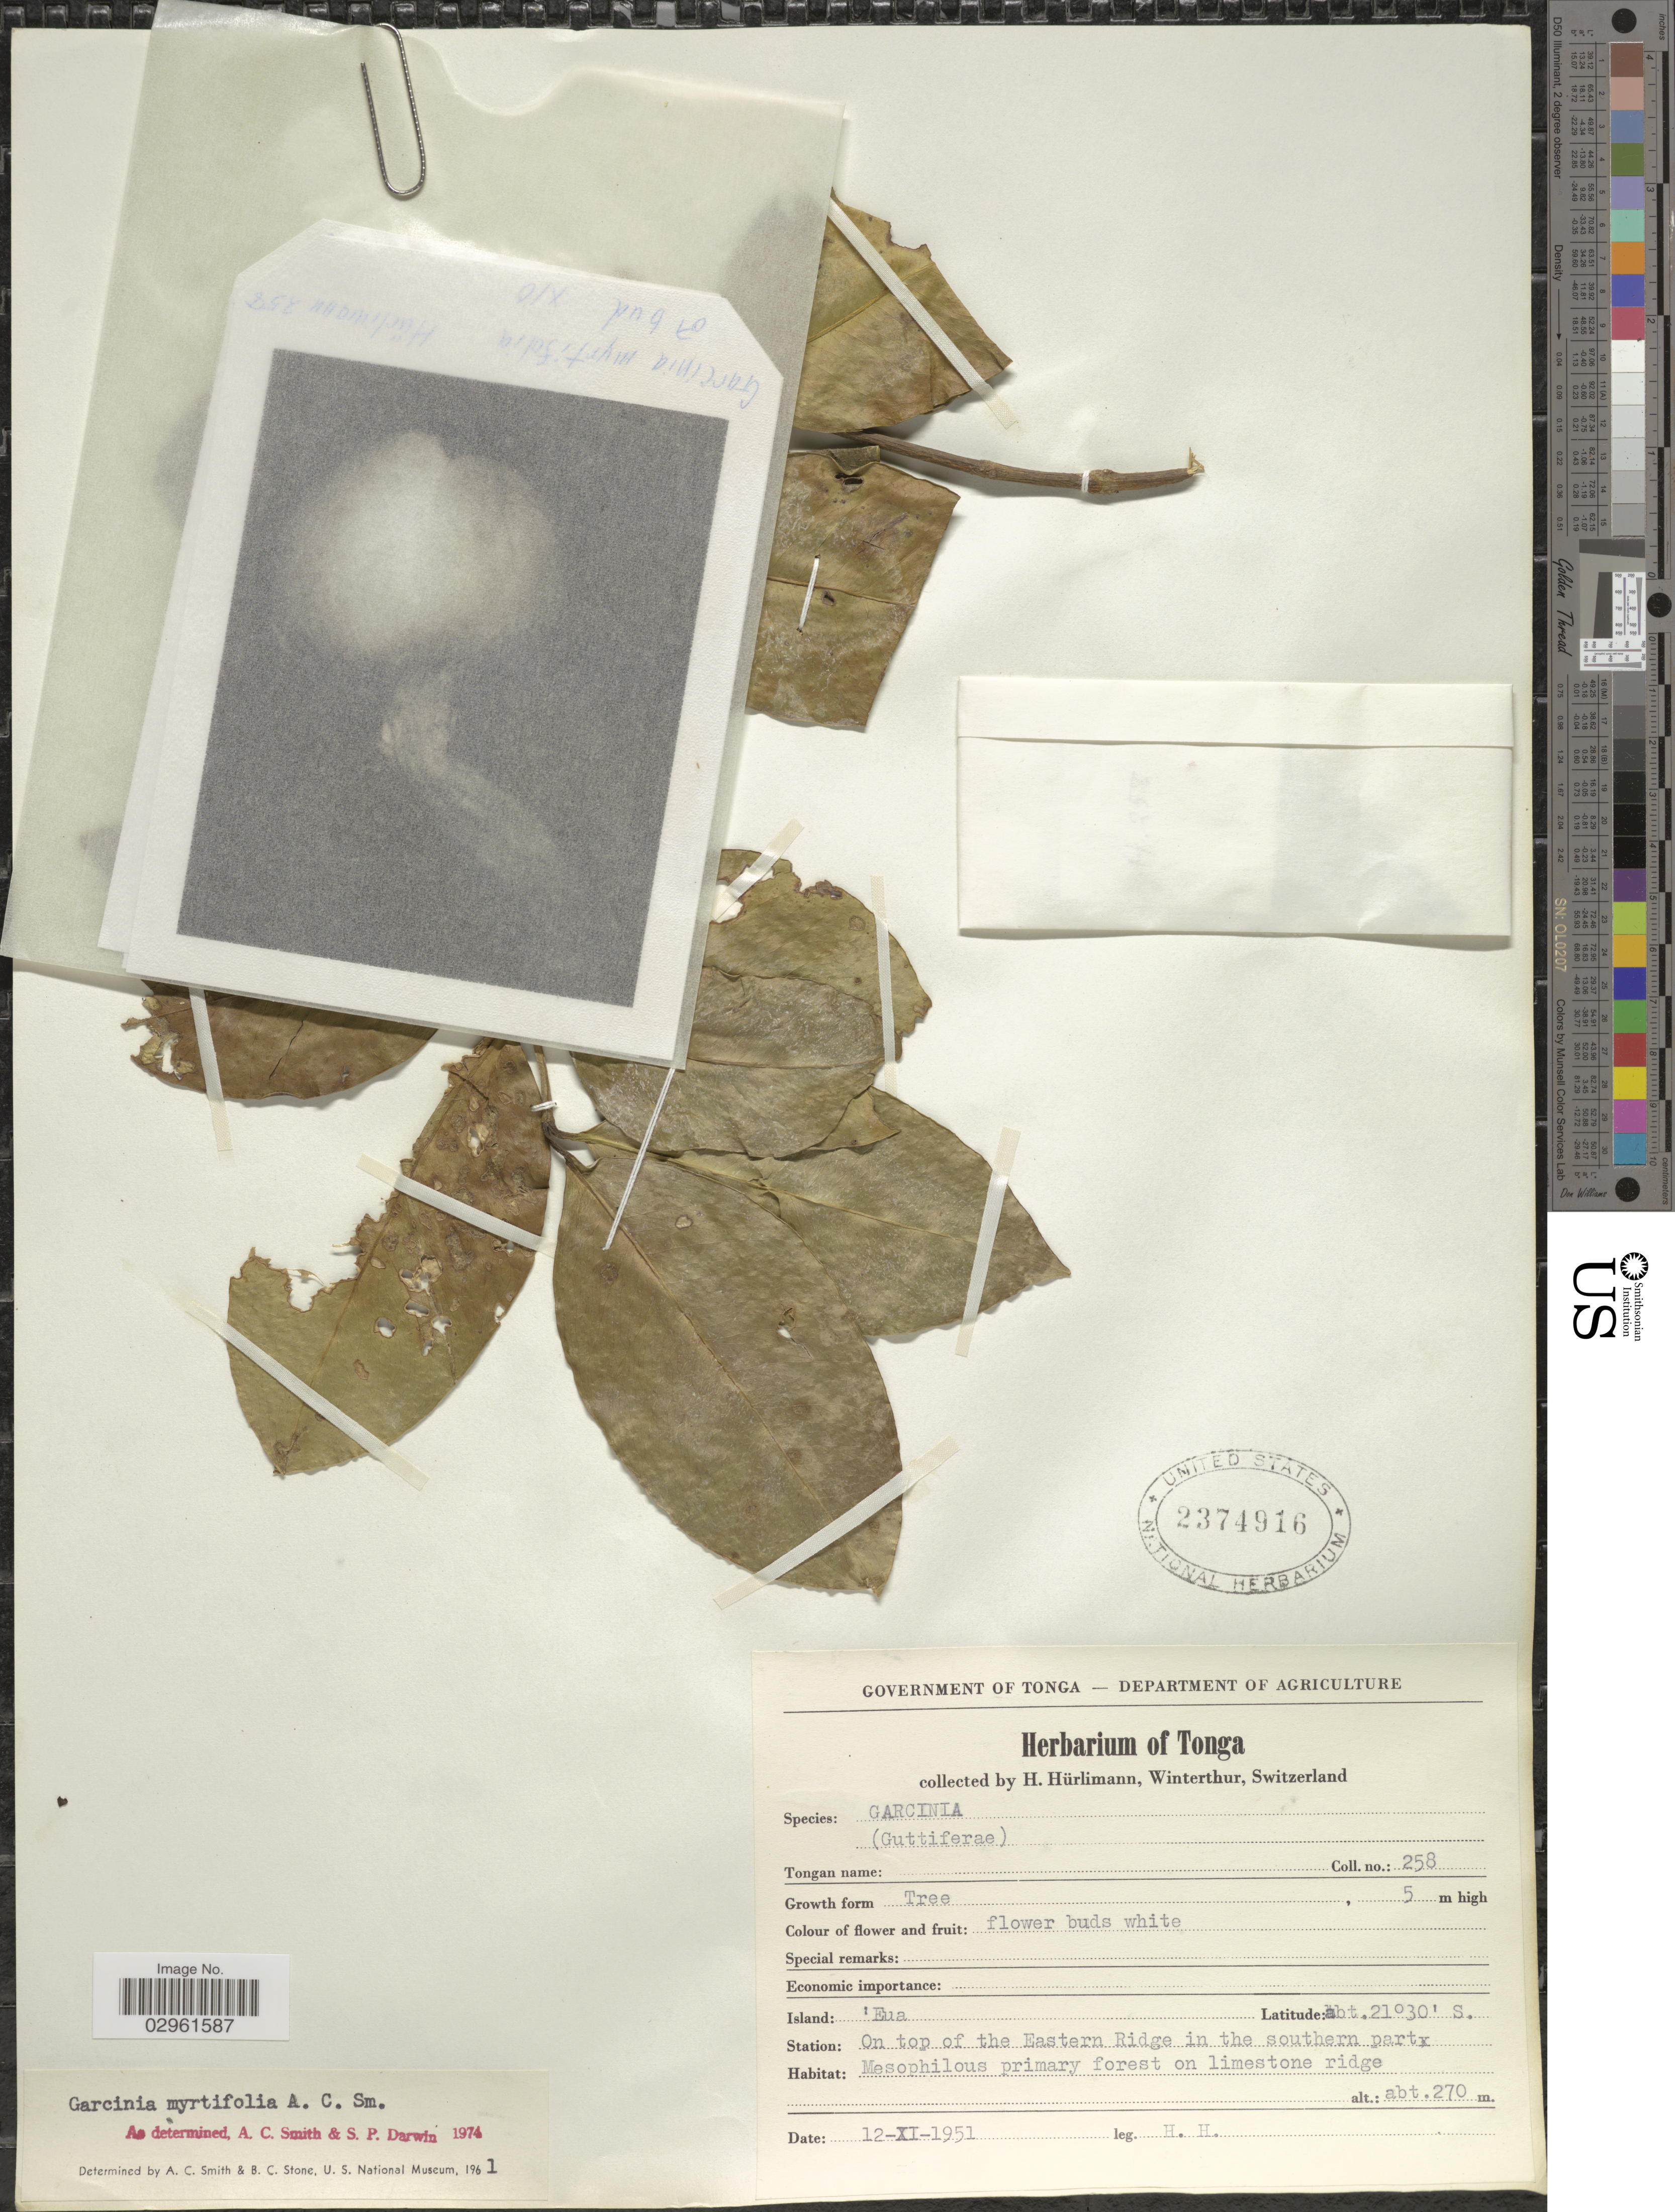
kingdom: Plantae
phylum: Tracheophyta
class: Magnoliopsida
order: Malpighiales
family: Clusiaceae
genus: Garcinia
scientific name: Garcinia myrtifolia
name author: A.C. Sm.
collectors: H. Hürlimann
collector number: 258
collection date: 1951-11-12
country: Tonga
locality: Island: 'Eua. Station: On top of the Eastern Ridge in the southern part.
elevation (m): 270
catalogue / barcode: US 2374916